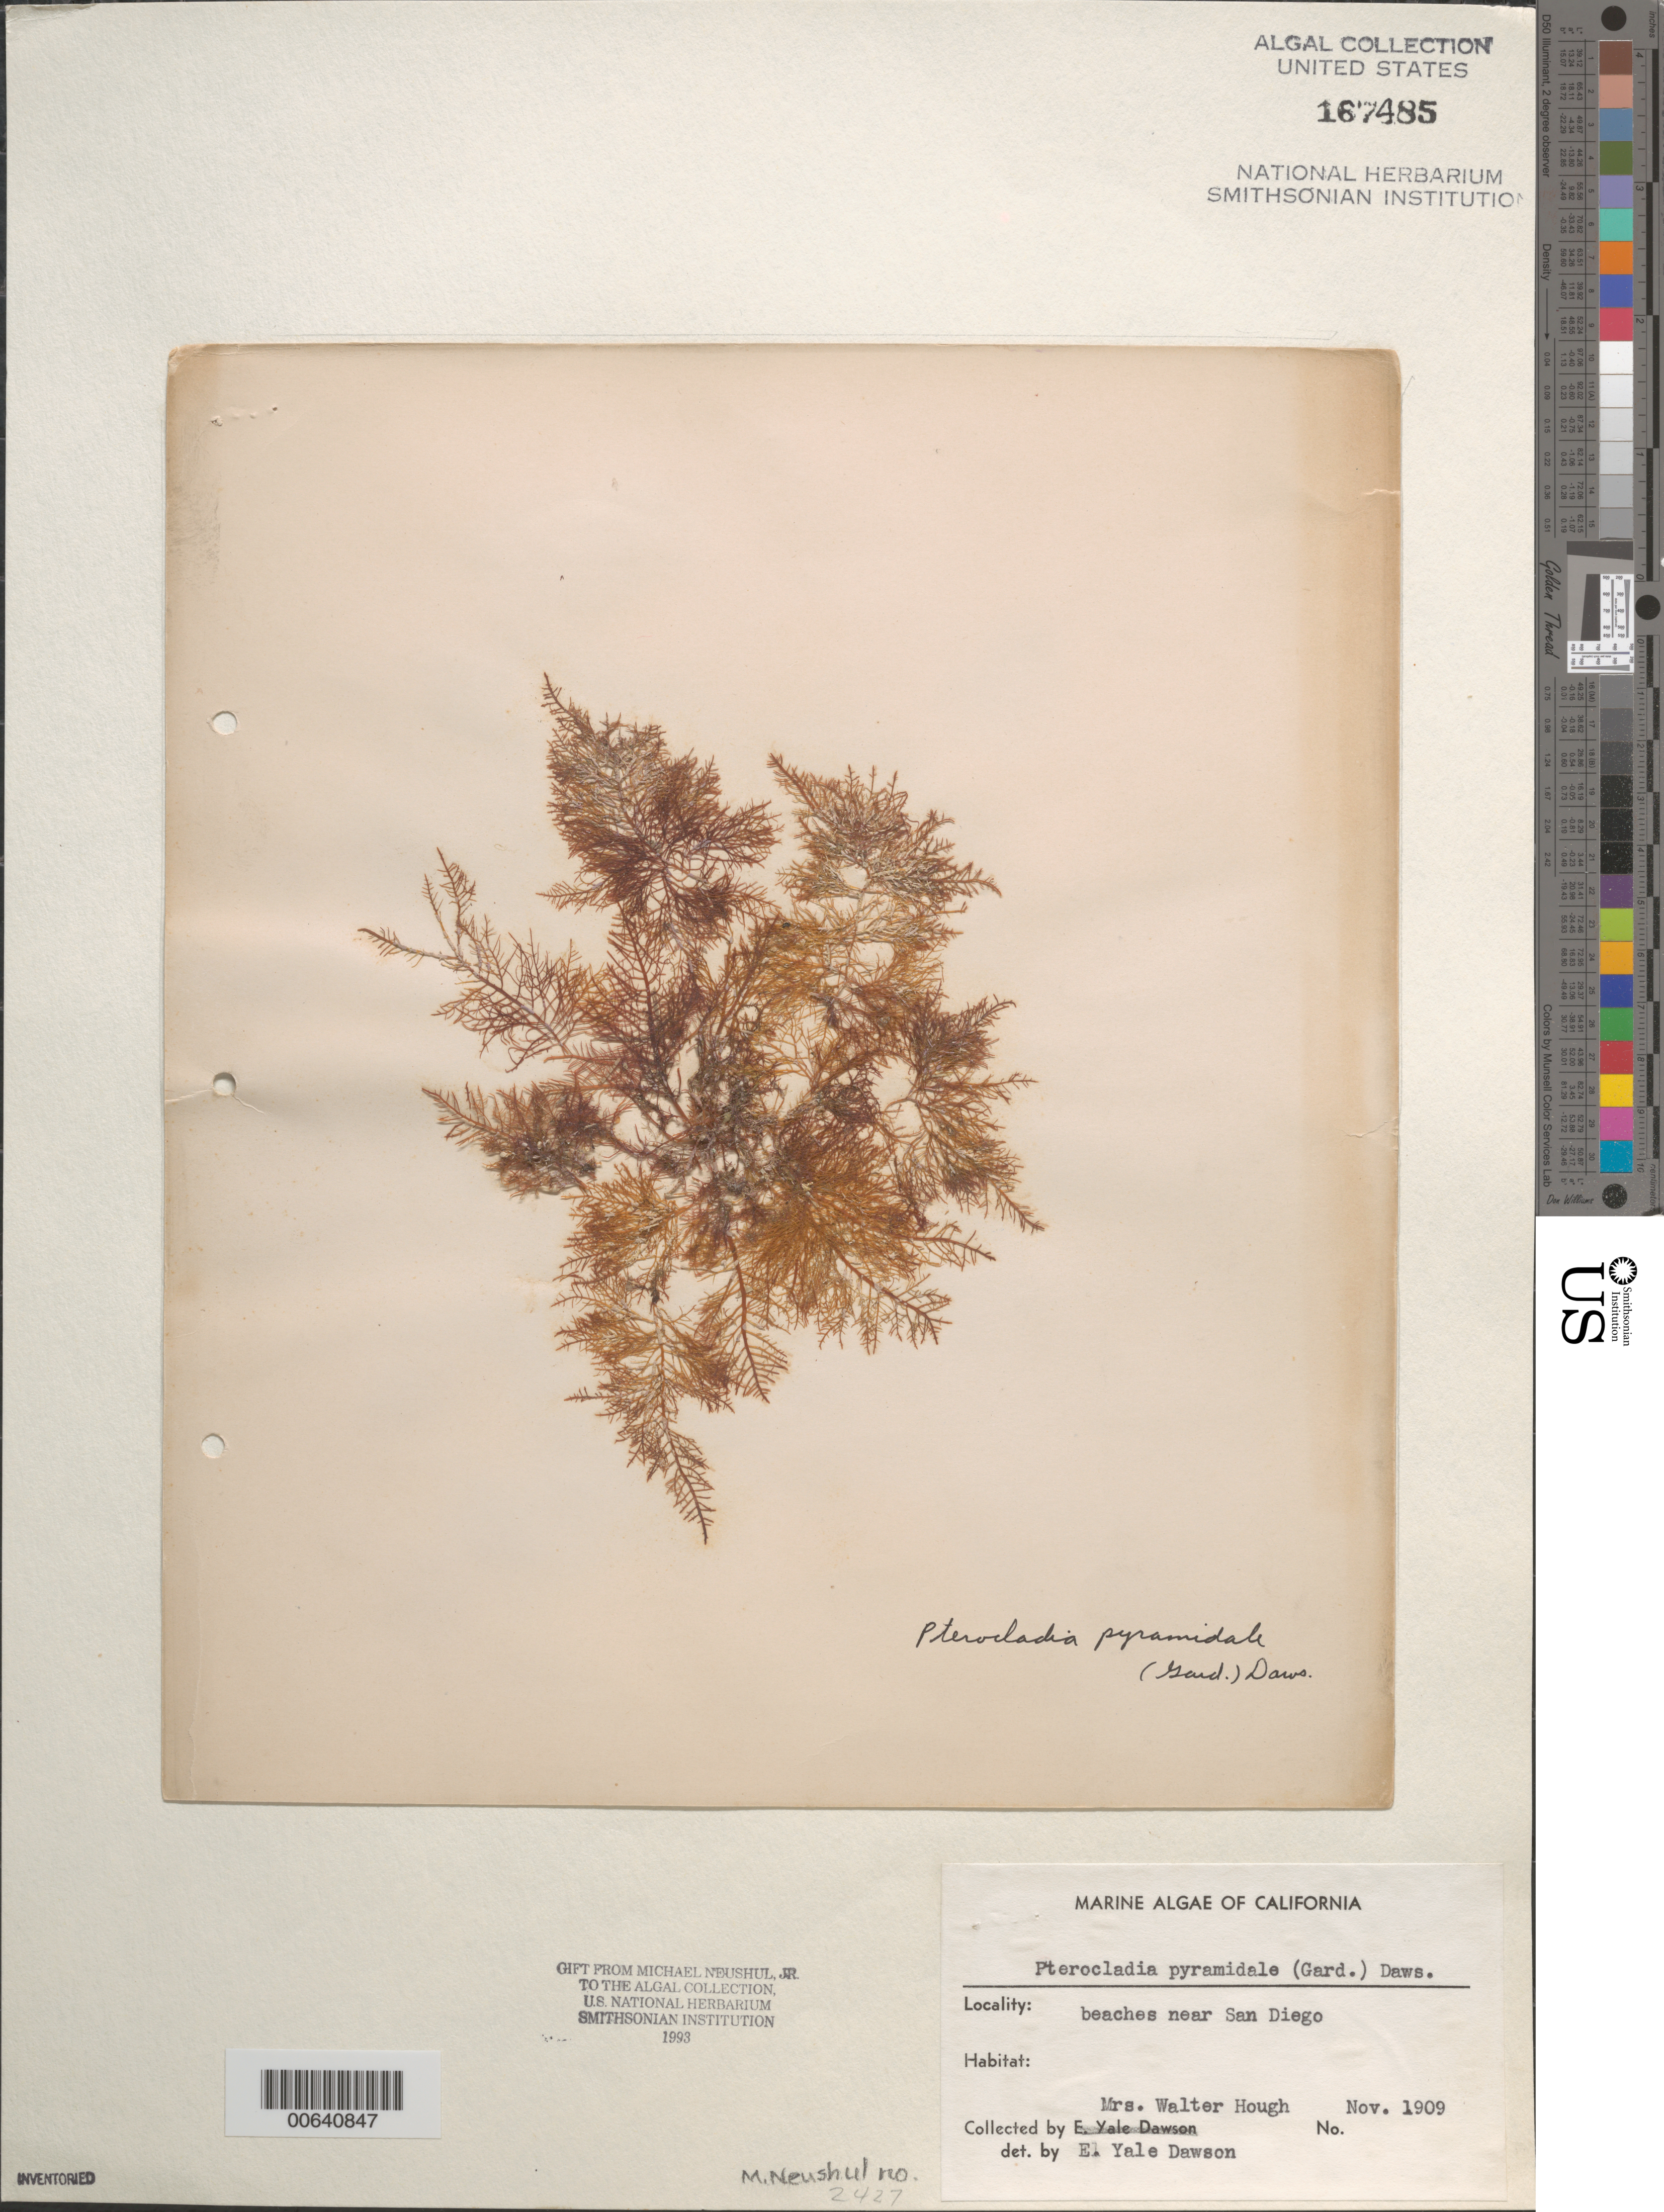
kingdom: Plantae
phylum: Rhodophyta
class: Florideophyceae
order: Gelidiales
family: Pterocladiaceae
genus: Pterocladiella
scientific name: Pterocladiella capillacea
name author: (S.G. Gmel.) Santelices & Hommers.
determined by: Algae name updating Project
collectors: Mrs W. Hough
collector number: Neushul 2427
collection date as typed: Nov 1909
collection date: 1909-11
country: United States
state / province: California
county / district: San Diego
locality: Beaches near San Diego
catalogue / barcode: US 167485